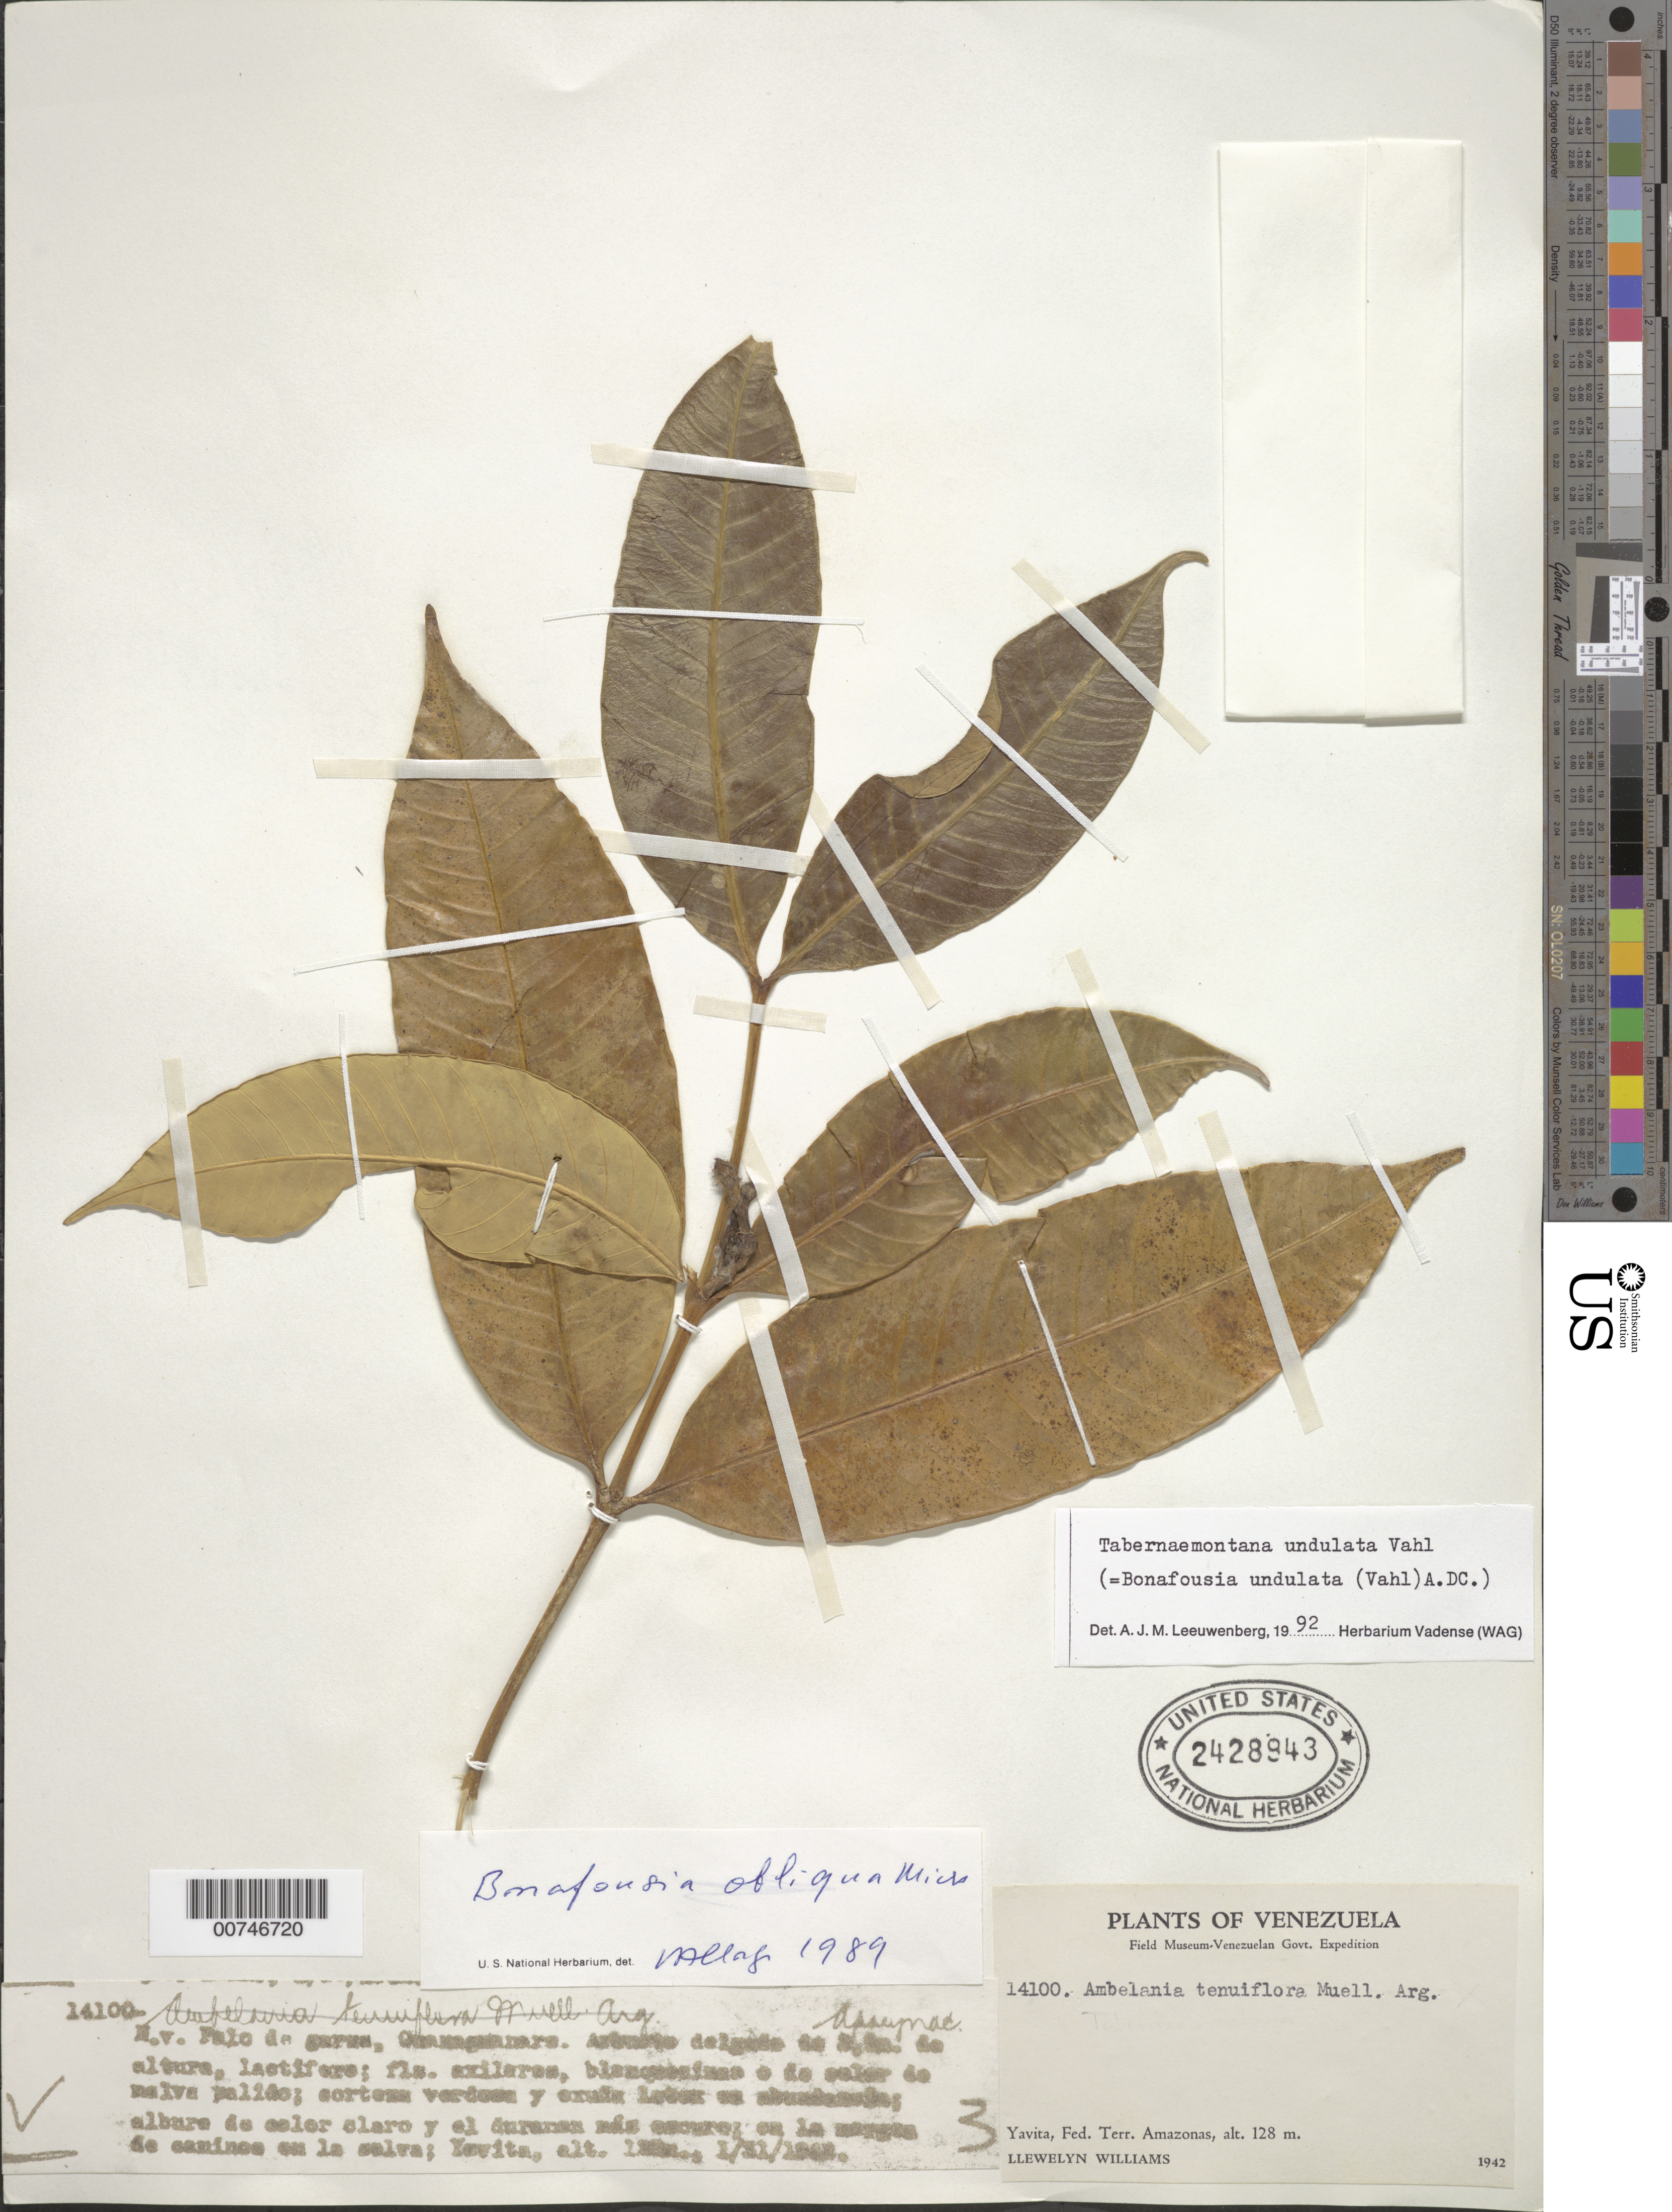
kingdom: Plantae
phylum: Tracheophyta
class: Magnoliopsida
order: Gentianales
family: Apocynaceae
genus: Tabernaemontana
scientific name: Tabernaemontana undulata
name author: Vahl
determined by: Leeuwenberg, A. J. M.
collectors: Ll. Williams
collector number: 14100 a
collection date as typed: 31-Jan-42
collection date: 1942-01-31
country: Venezuela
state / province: Amazonas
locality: Yavita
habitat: Margen de caminos en la selva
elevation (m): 128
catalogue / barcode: US 2428943